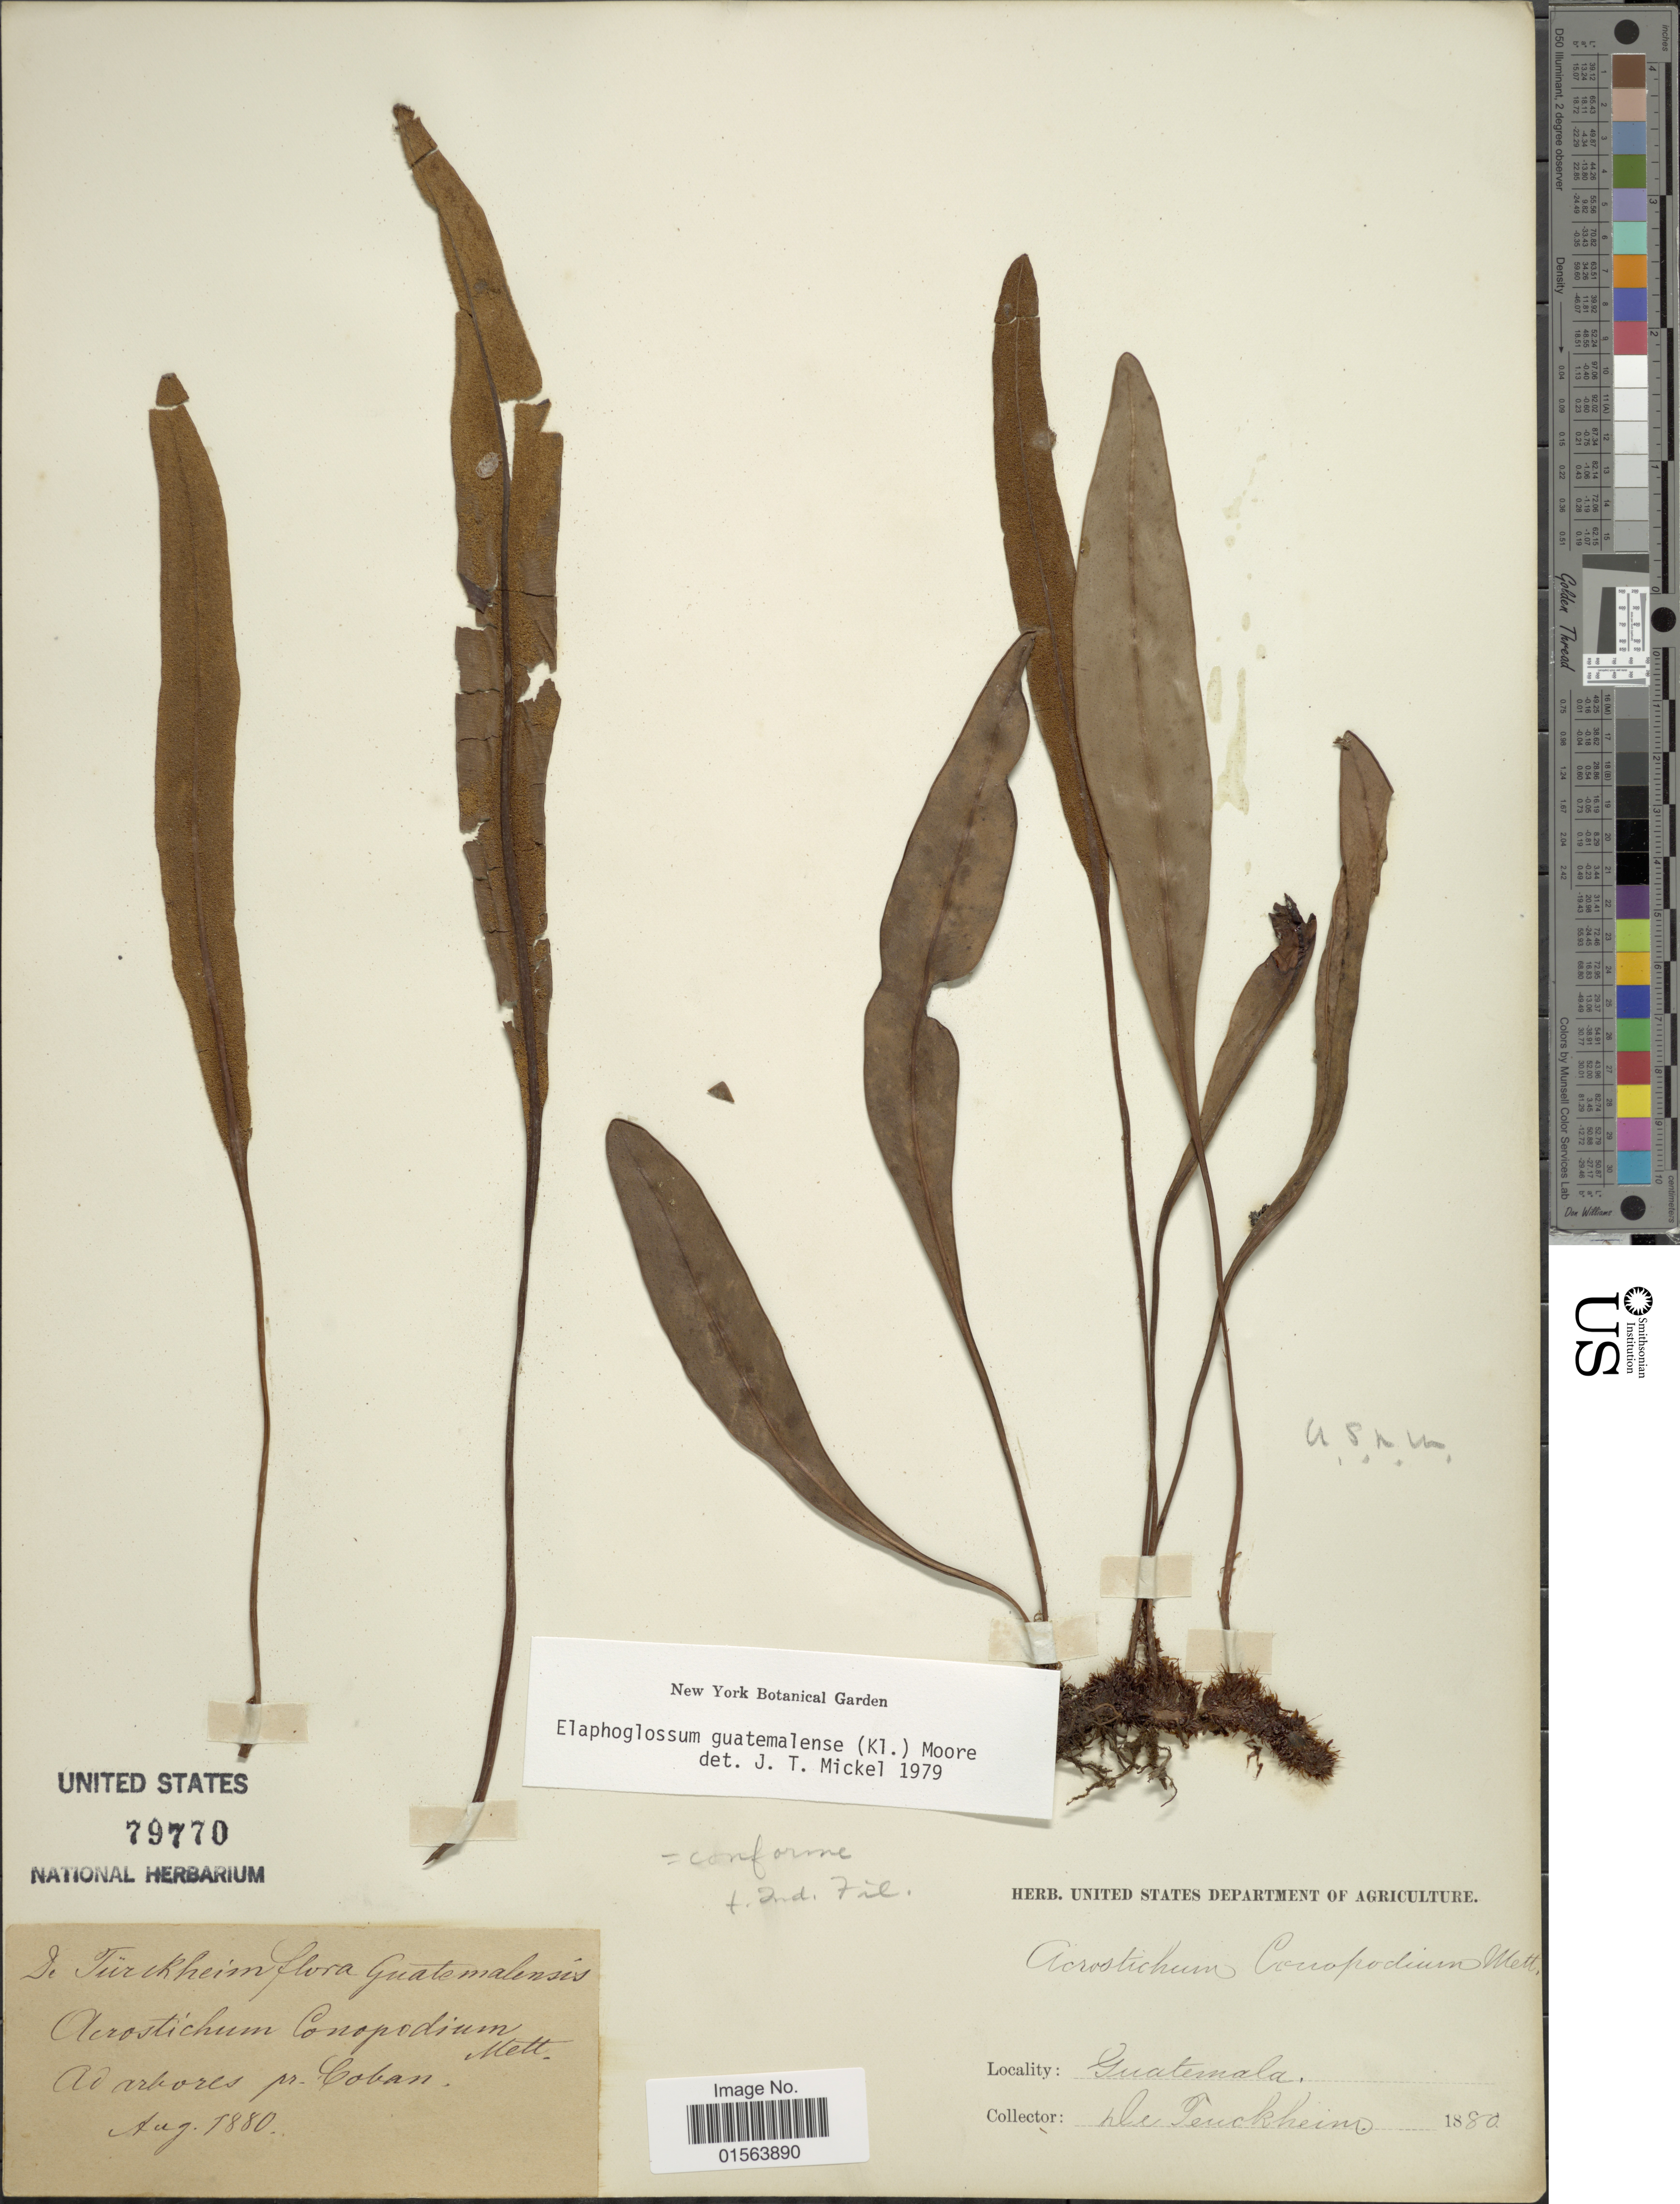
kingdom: Plantae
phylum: Tracheophyta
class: Polypodiopsida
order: Polypodiales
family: Dryopteridaceae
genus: Elaphoglossum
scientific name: Elaphoglossum guatemalense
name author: (Klotzsch) T. Moore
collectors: -. De Türckheim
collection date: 1880-08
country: Guatemala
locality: Guatemalensis, ad arbores pr. Coban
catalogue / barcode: US 79770